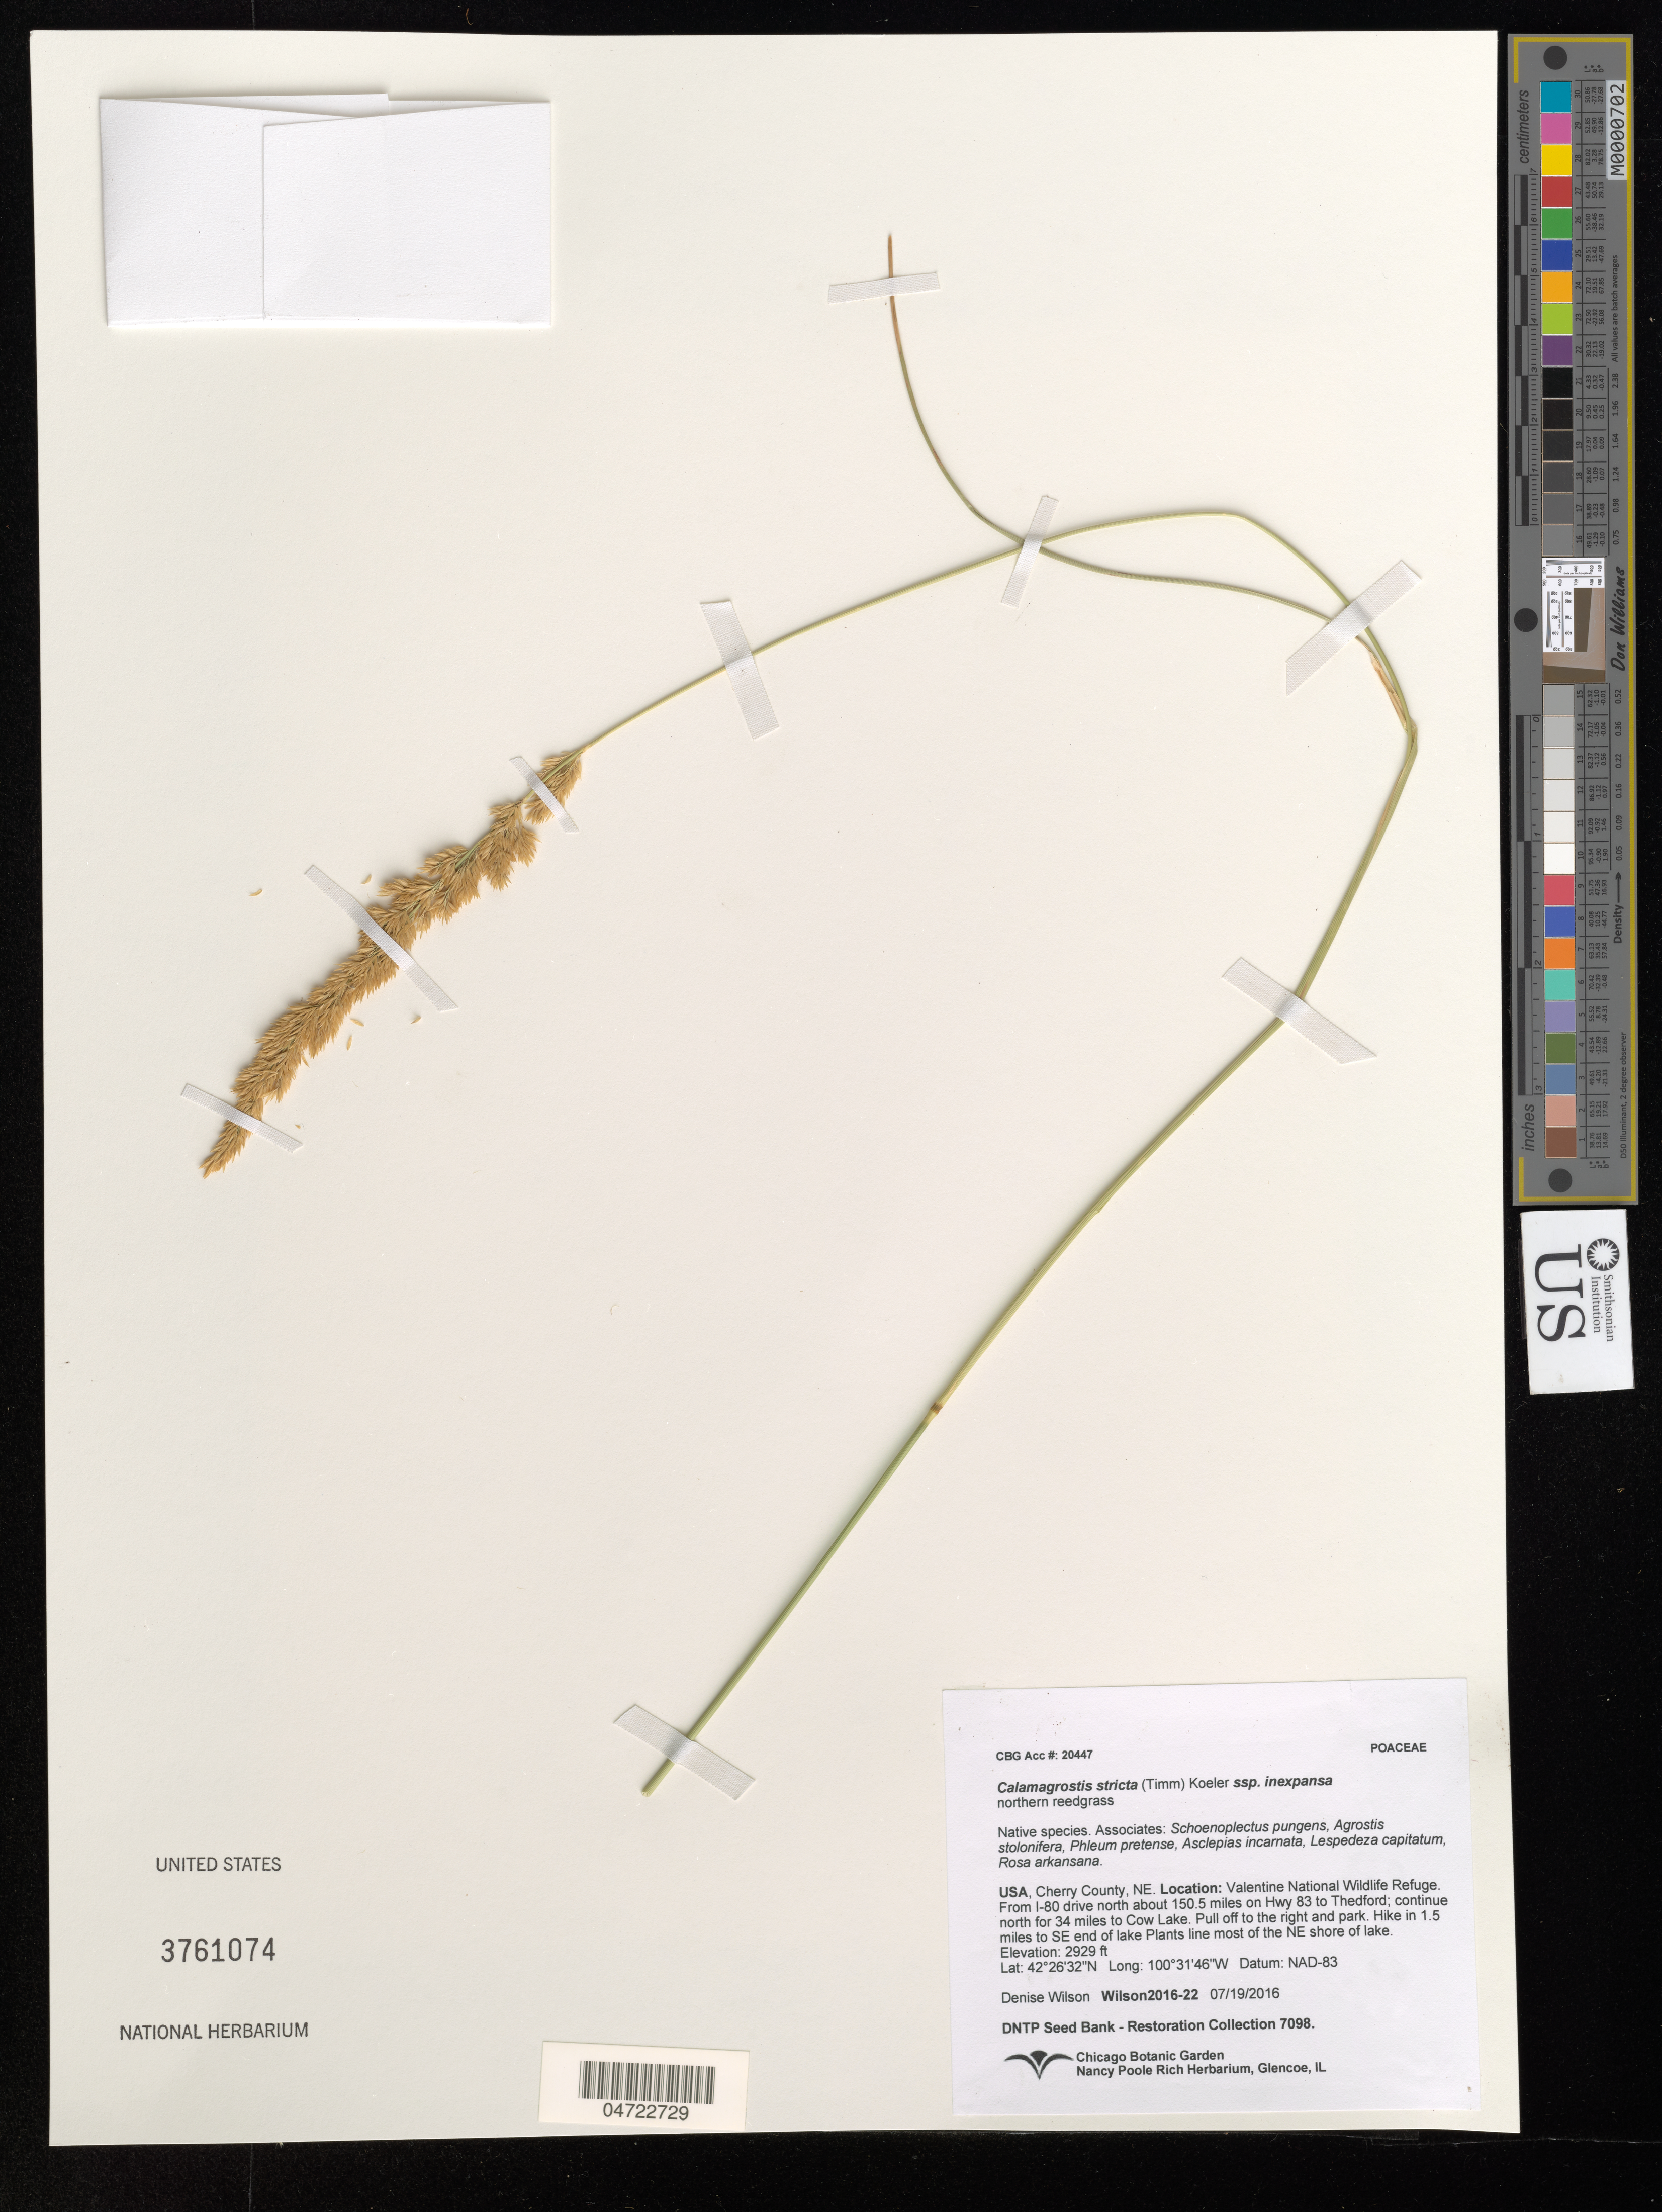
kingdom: Plantae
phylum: Tracheophyta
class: Liliopsida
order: Poales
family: Poaceae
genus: Calamagrostis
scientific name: Calamagrostis stricta subsp. inexpansa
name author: (A. Gray) C.W. Greene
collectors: D. Wilson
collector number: Wilson2016-22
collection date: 2016-07-19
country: United States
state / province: Nebraska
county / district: Cherry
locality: Cherry County. Valentine National Wildlife Refuge. From I-80 drive north about 150.5 miles on Hwy 83 to Thedford; continue north for 34 miles to Cow Lake. Pull off to the right and park. Hike in 1.5 miles to SE end of lake Plants line most of the NE shore of lake.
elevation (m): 893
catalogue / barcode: US 3761074